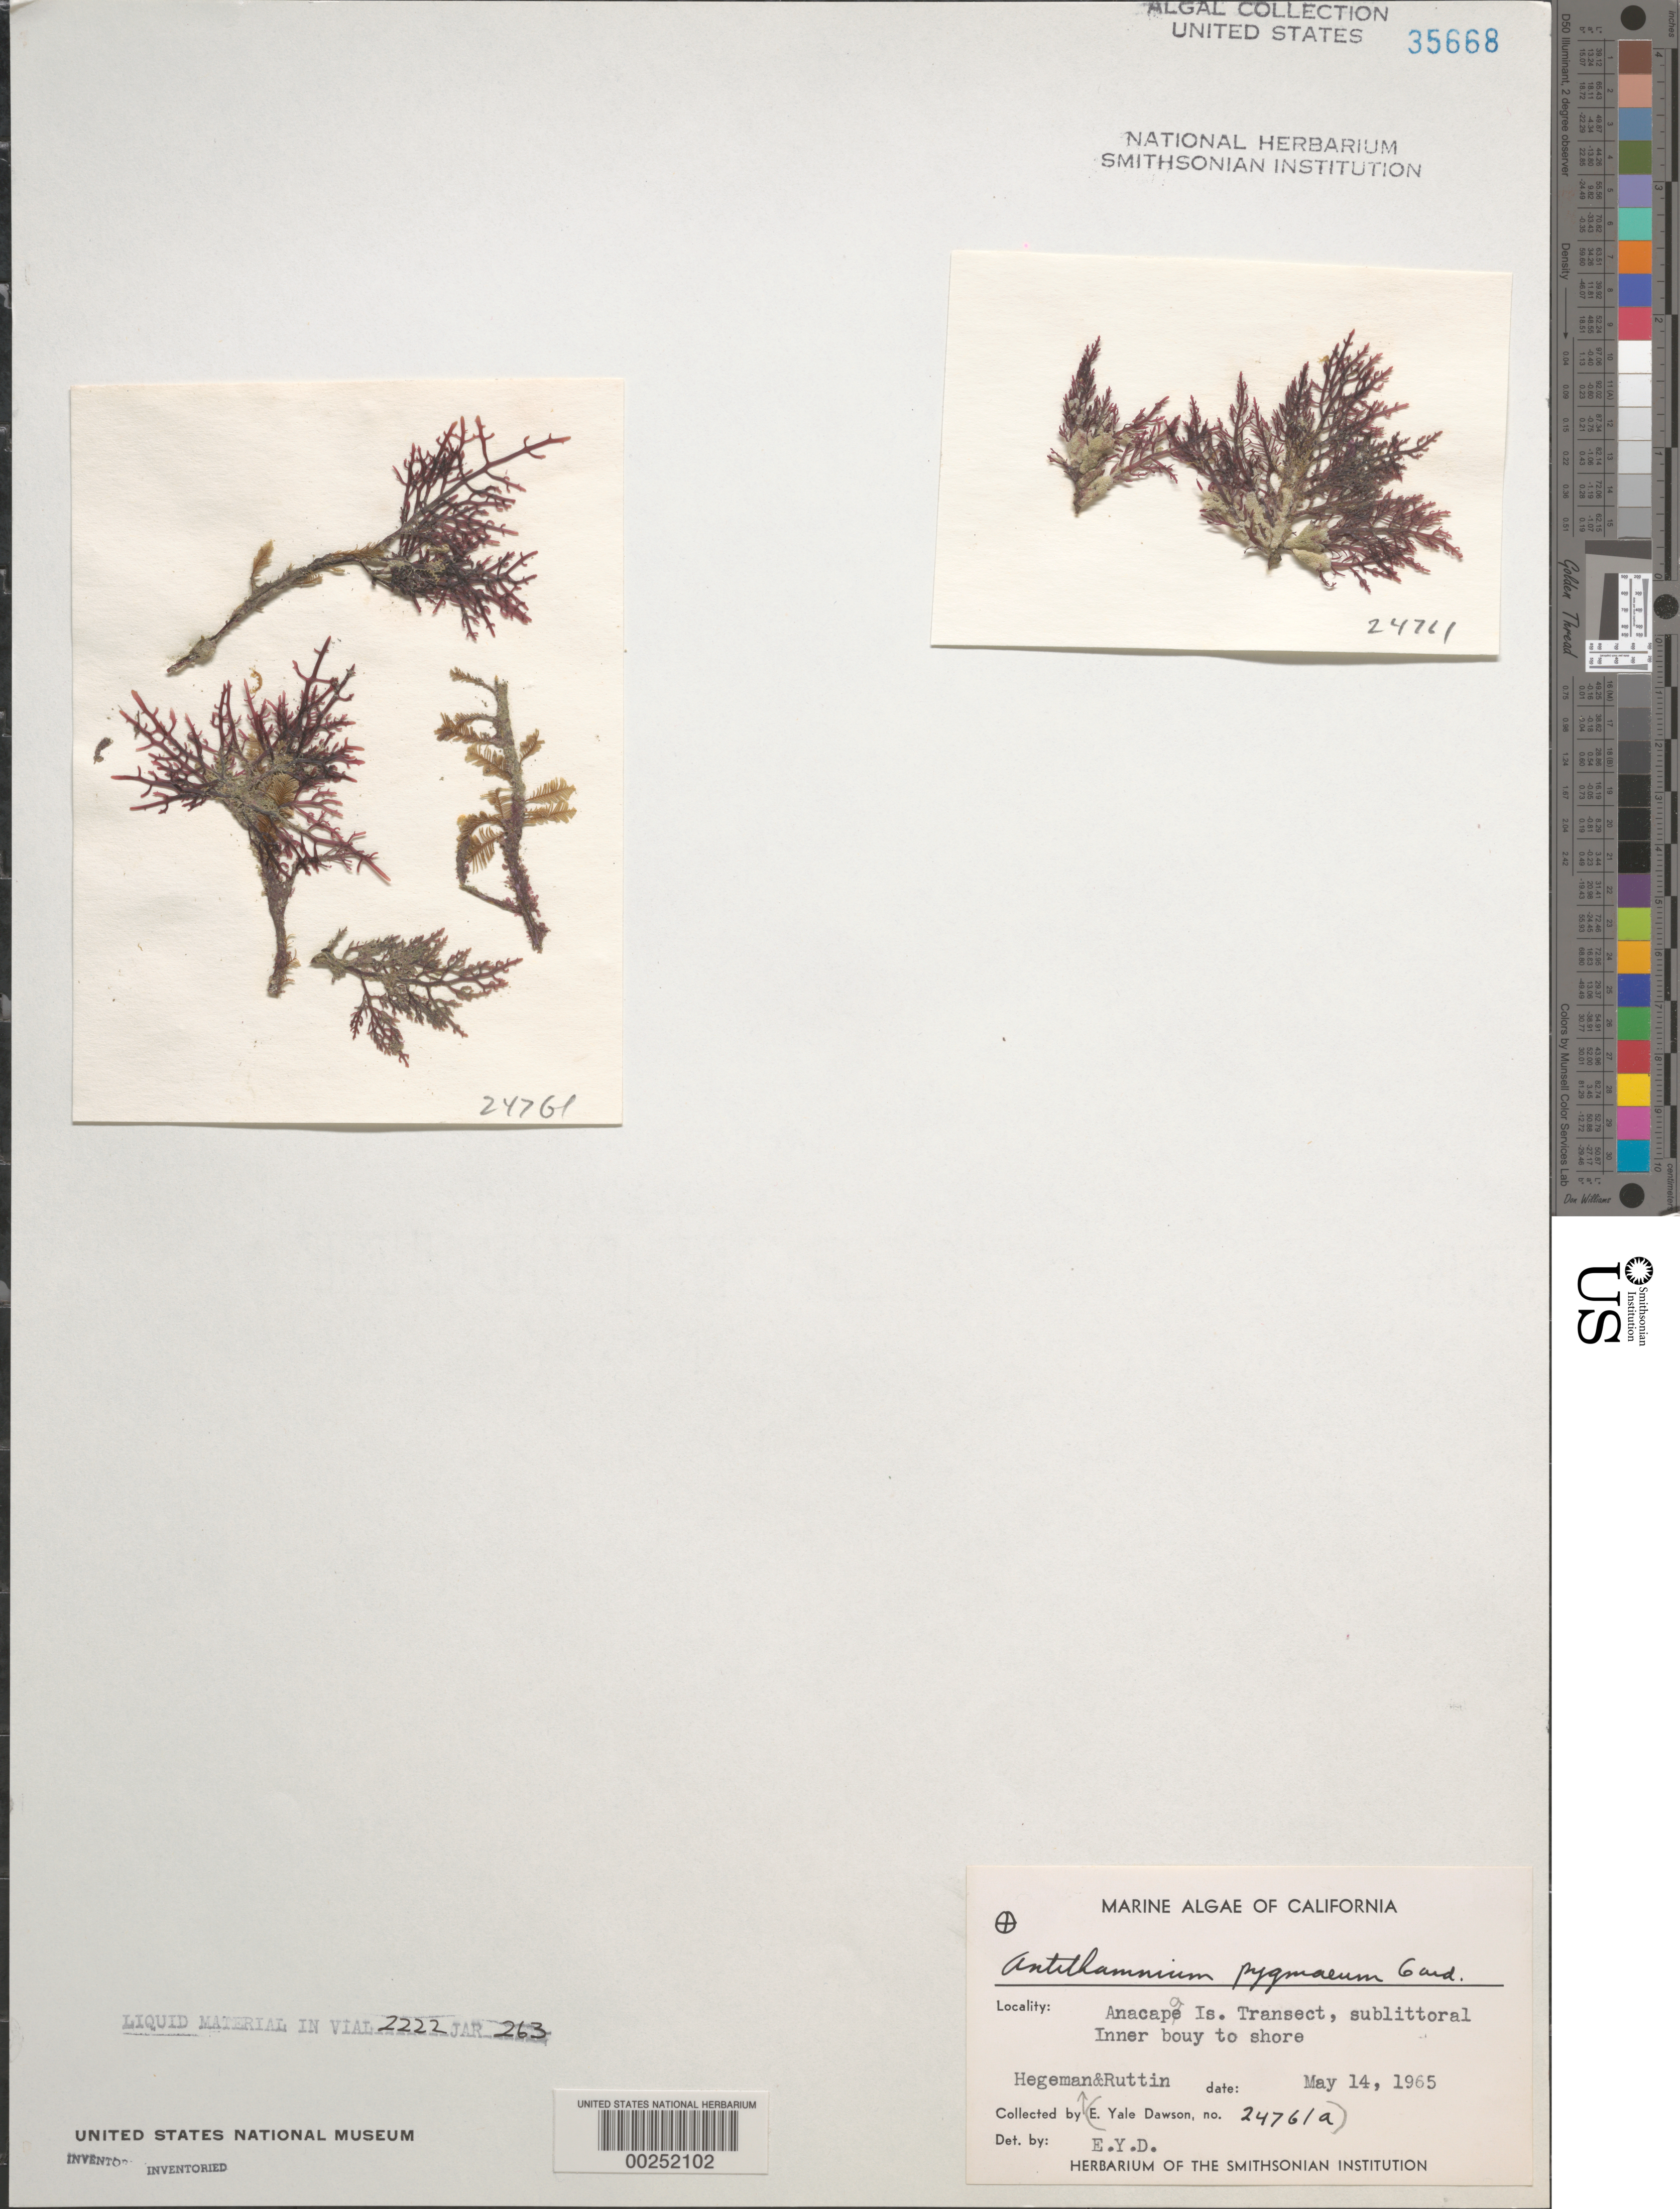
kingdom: Plantae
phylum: Rhodophyta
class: Florideophyceae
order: Ceramiales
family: Ceramiaceae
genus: Antithamnion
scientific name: Antithamnion densum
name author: (Suhr) M. Howe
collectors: R. Hegeman & -. Ruttin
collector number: EYD 24761a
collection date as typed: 14 May 1965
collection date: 1965-05-14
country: United States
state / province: California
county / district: Ventura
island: Anacapa Island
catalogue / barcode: US 35668